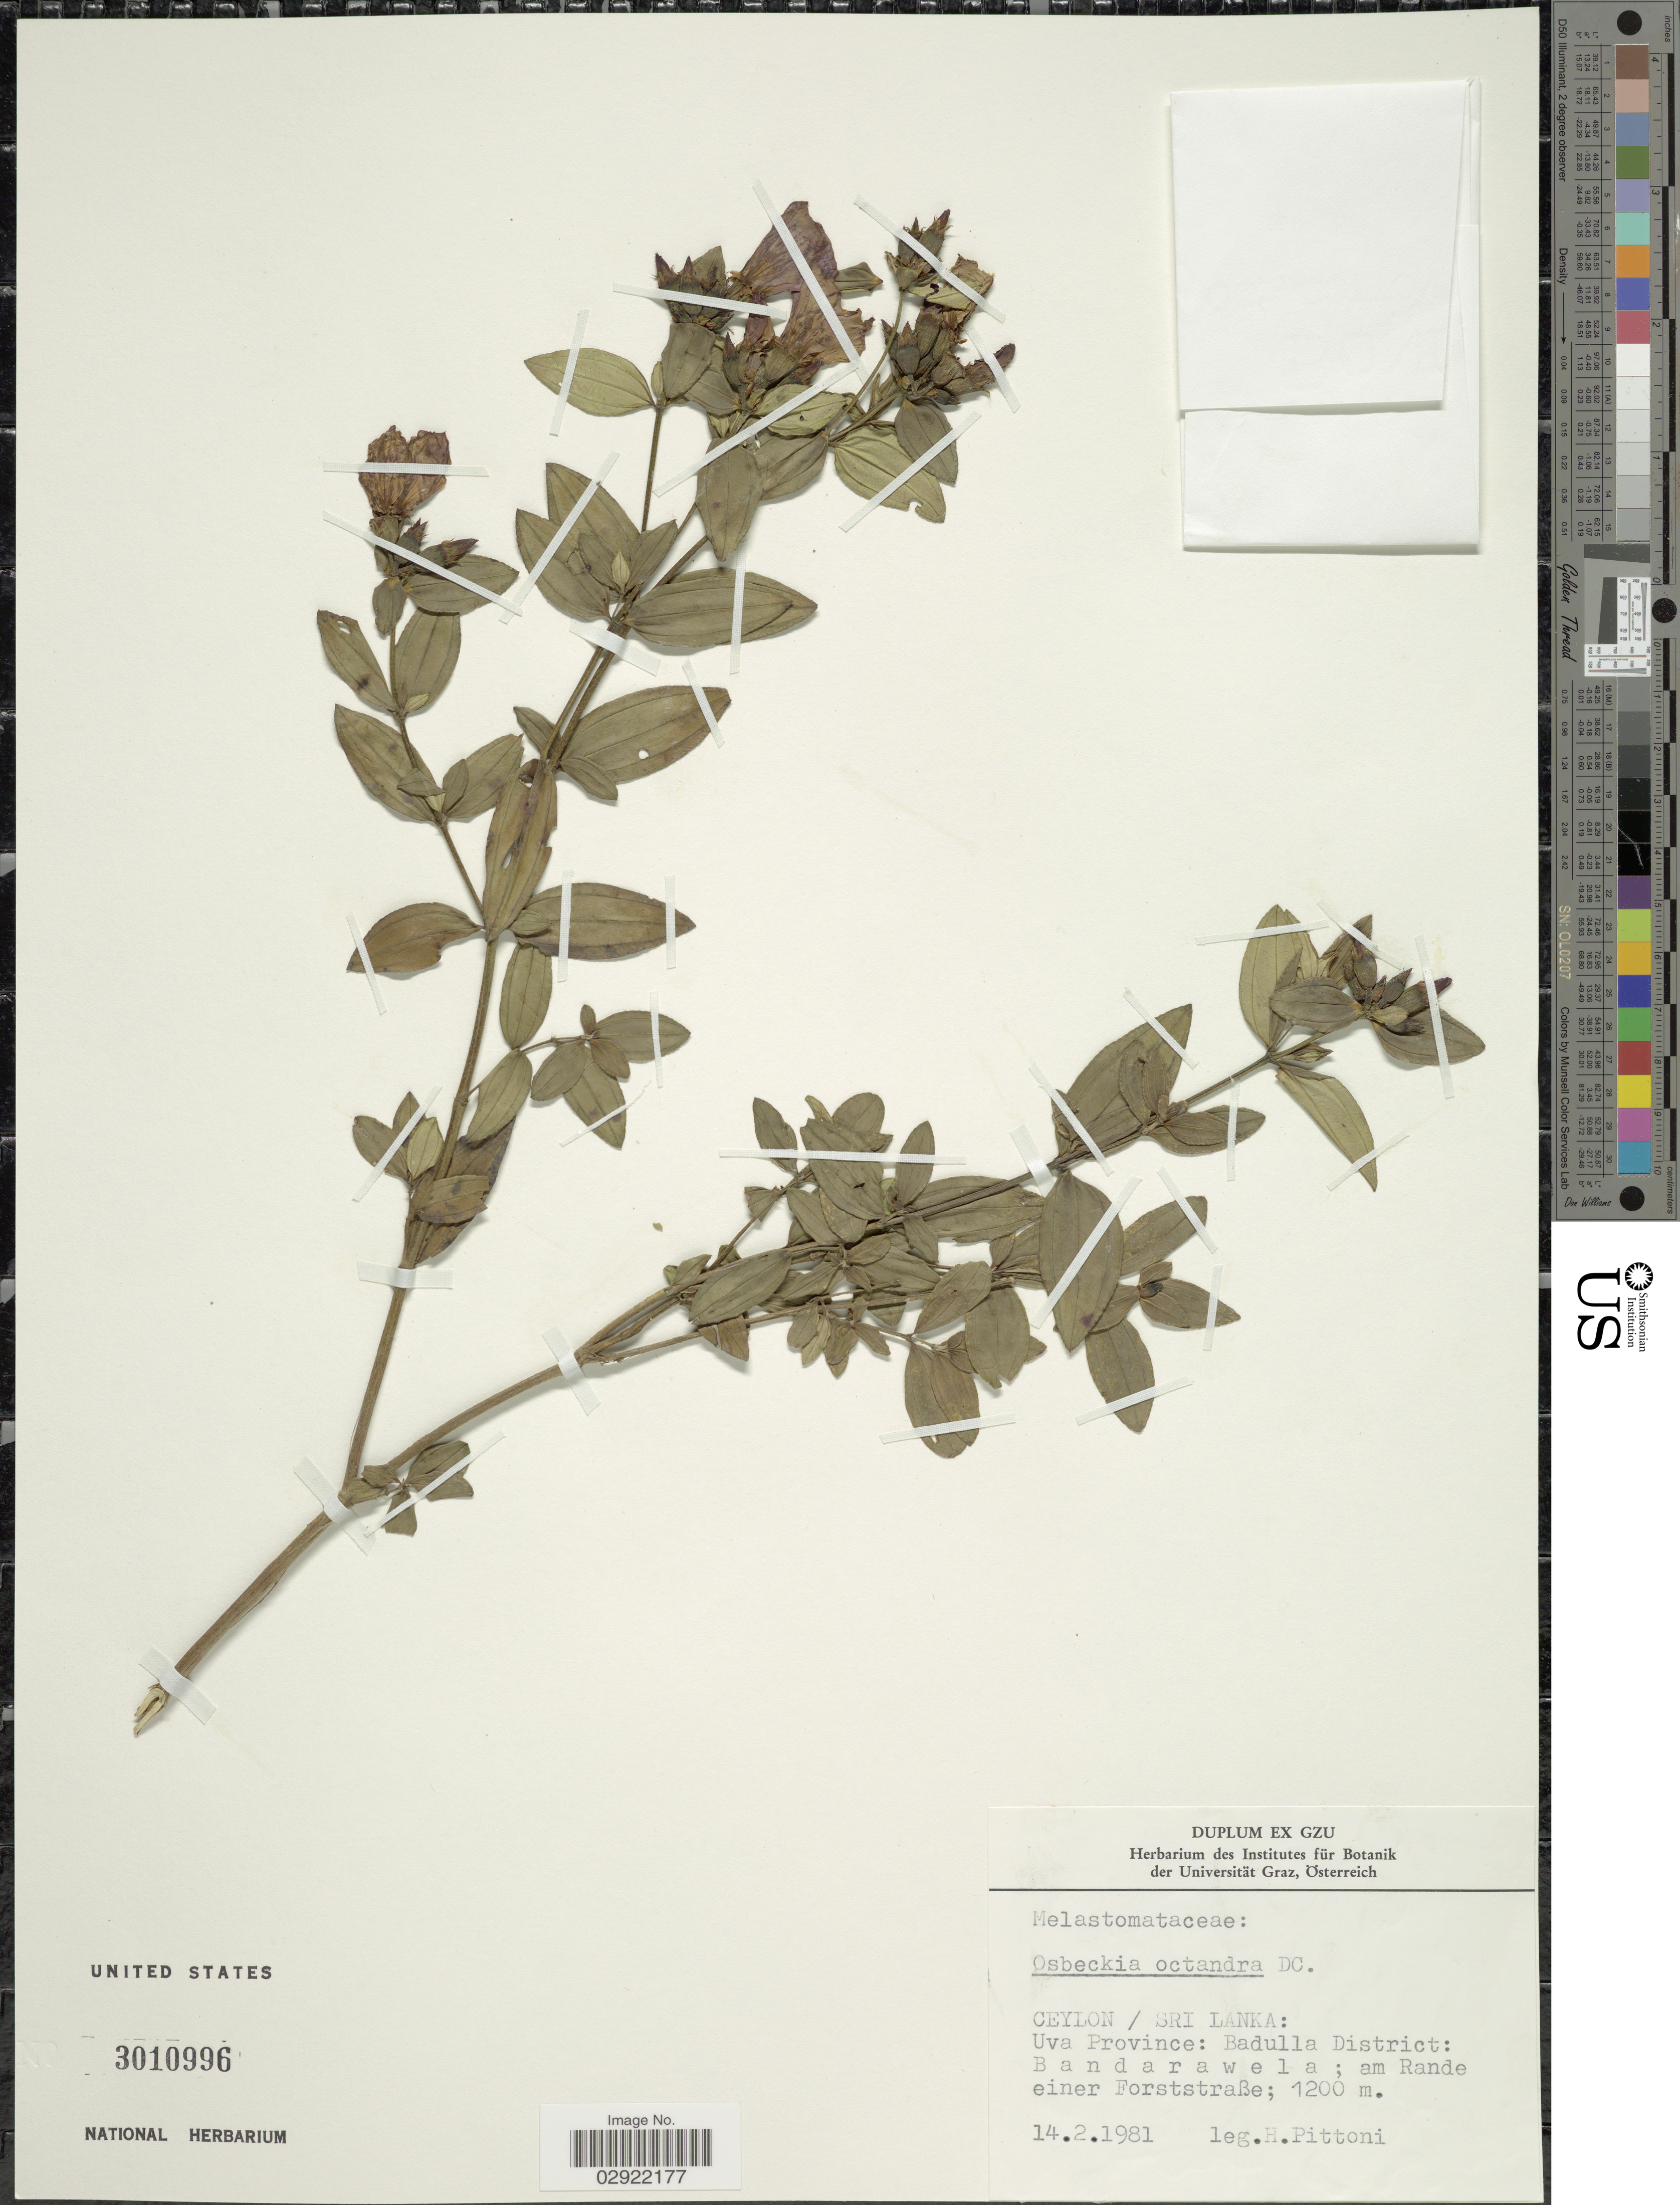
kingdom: Plantae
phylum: Tracheophyta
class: Magnoliopsida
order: Myrtales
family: Melastomataceae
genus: Osbeckia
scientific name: Osbeckia octandra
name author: DC.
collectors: H. Pittoni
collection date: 1981-02-14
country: Sri Lanka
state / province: Uva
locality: Ceylon. Badulla District: Bandarawela.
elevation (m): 1200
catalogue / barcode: US 3010996